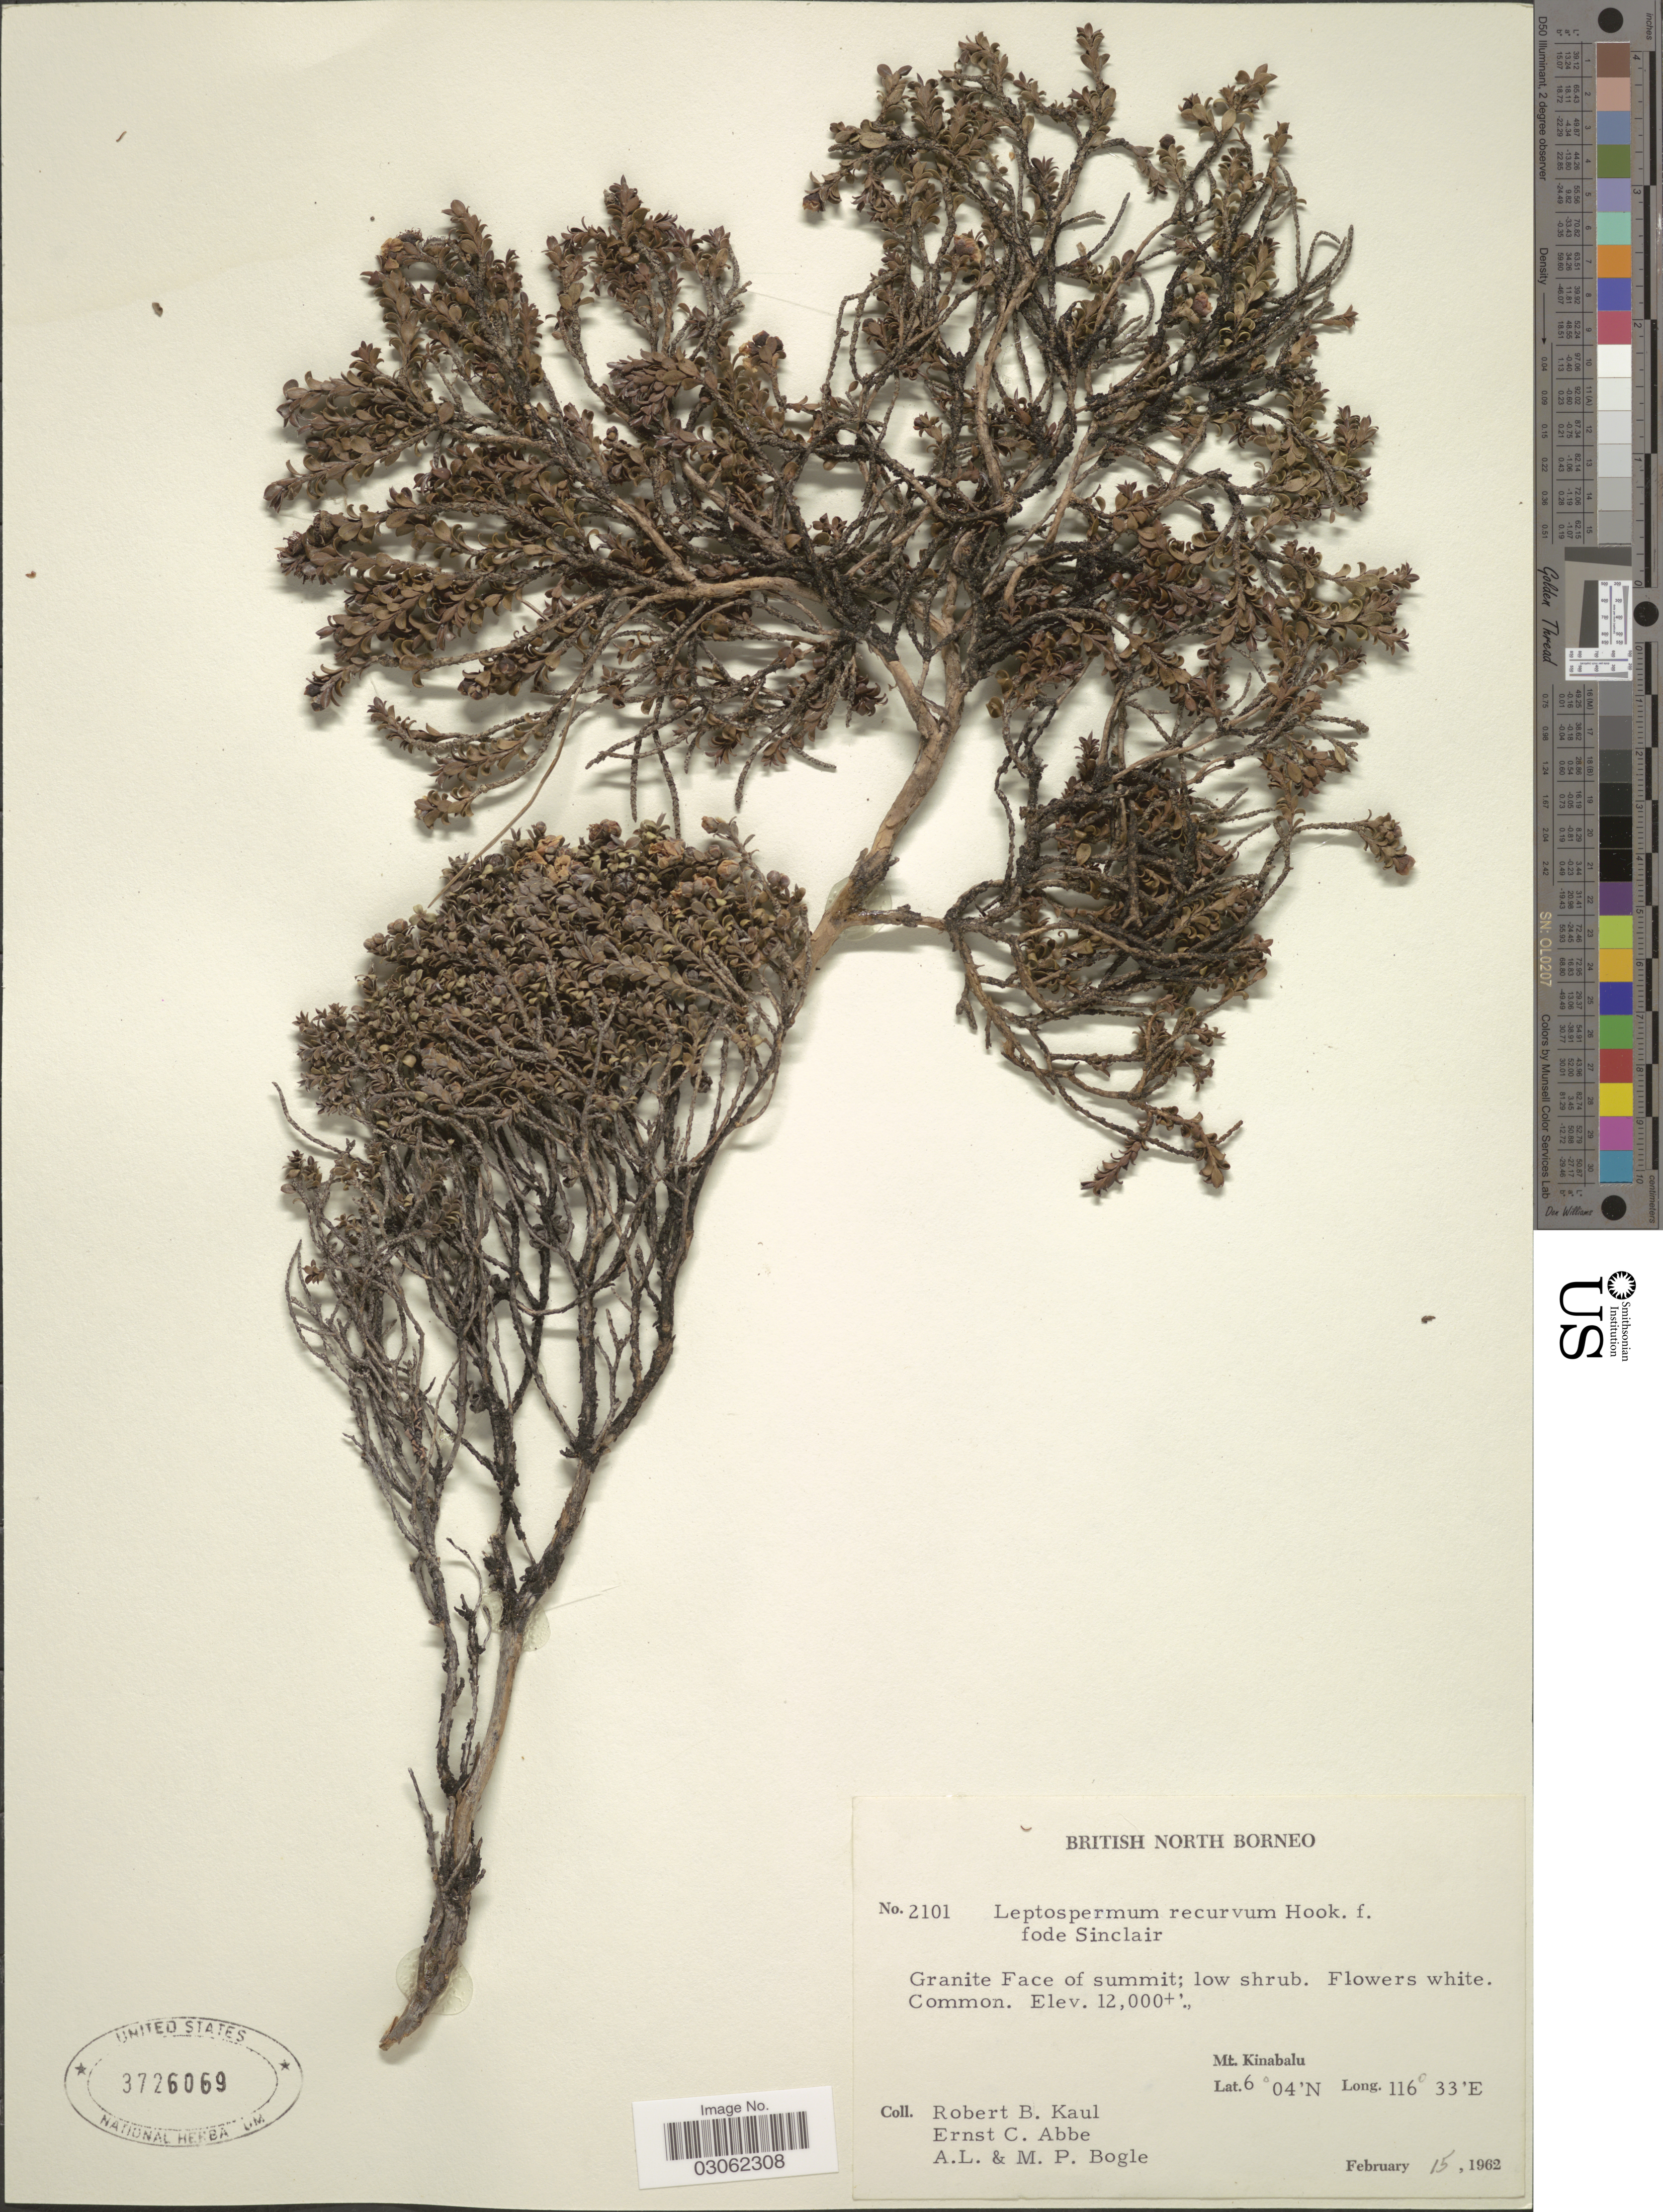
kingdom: Plantae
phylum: Tracheophyta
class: Magnoliopsida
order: Myrtales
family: Myrtaceae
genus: Leptospermum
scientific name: Leptospermum recurvum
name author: Hook. f.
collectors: R. Kaul, E. C. Abbe, Bogle, A.L. & M. Bogle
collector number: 2101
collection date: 1962-02-15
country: Malaysia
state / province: Sabah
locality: British North Borneo. Granite Face of summit. Mt. Kinabalu.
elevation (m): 3658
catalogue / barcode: US 3726069